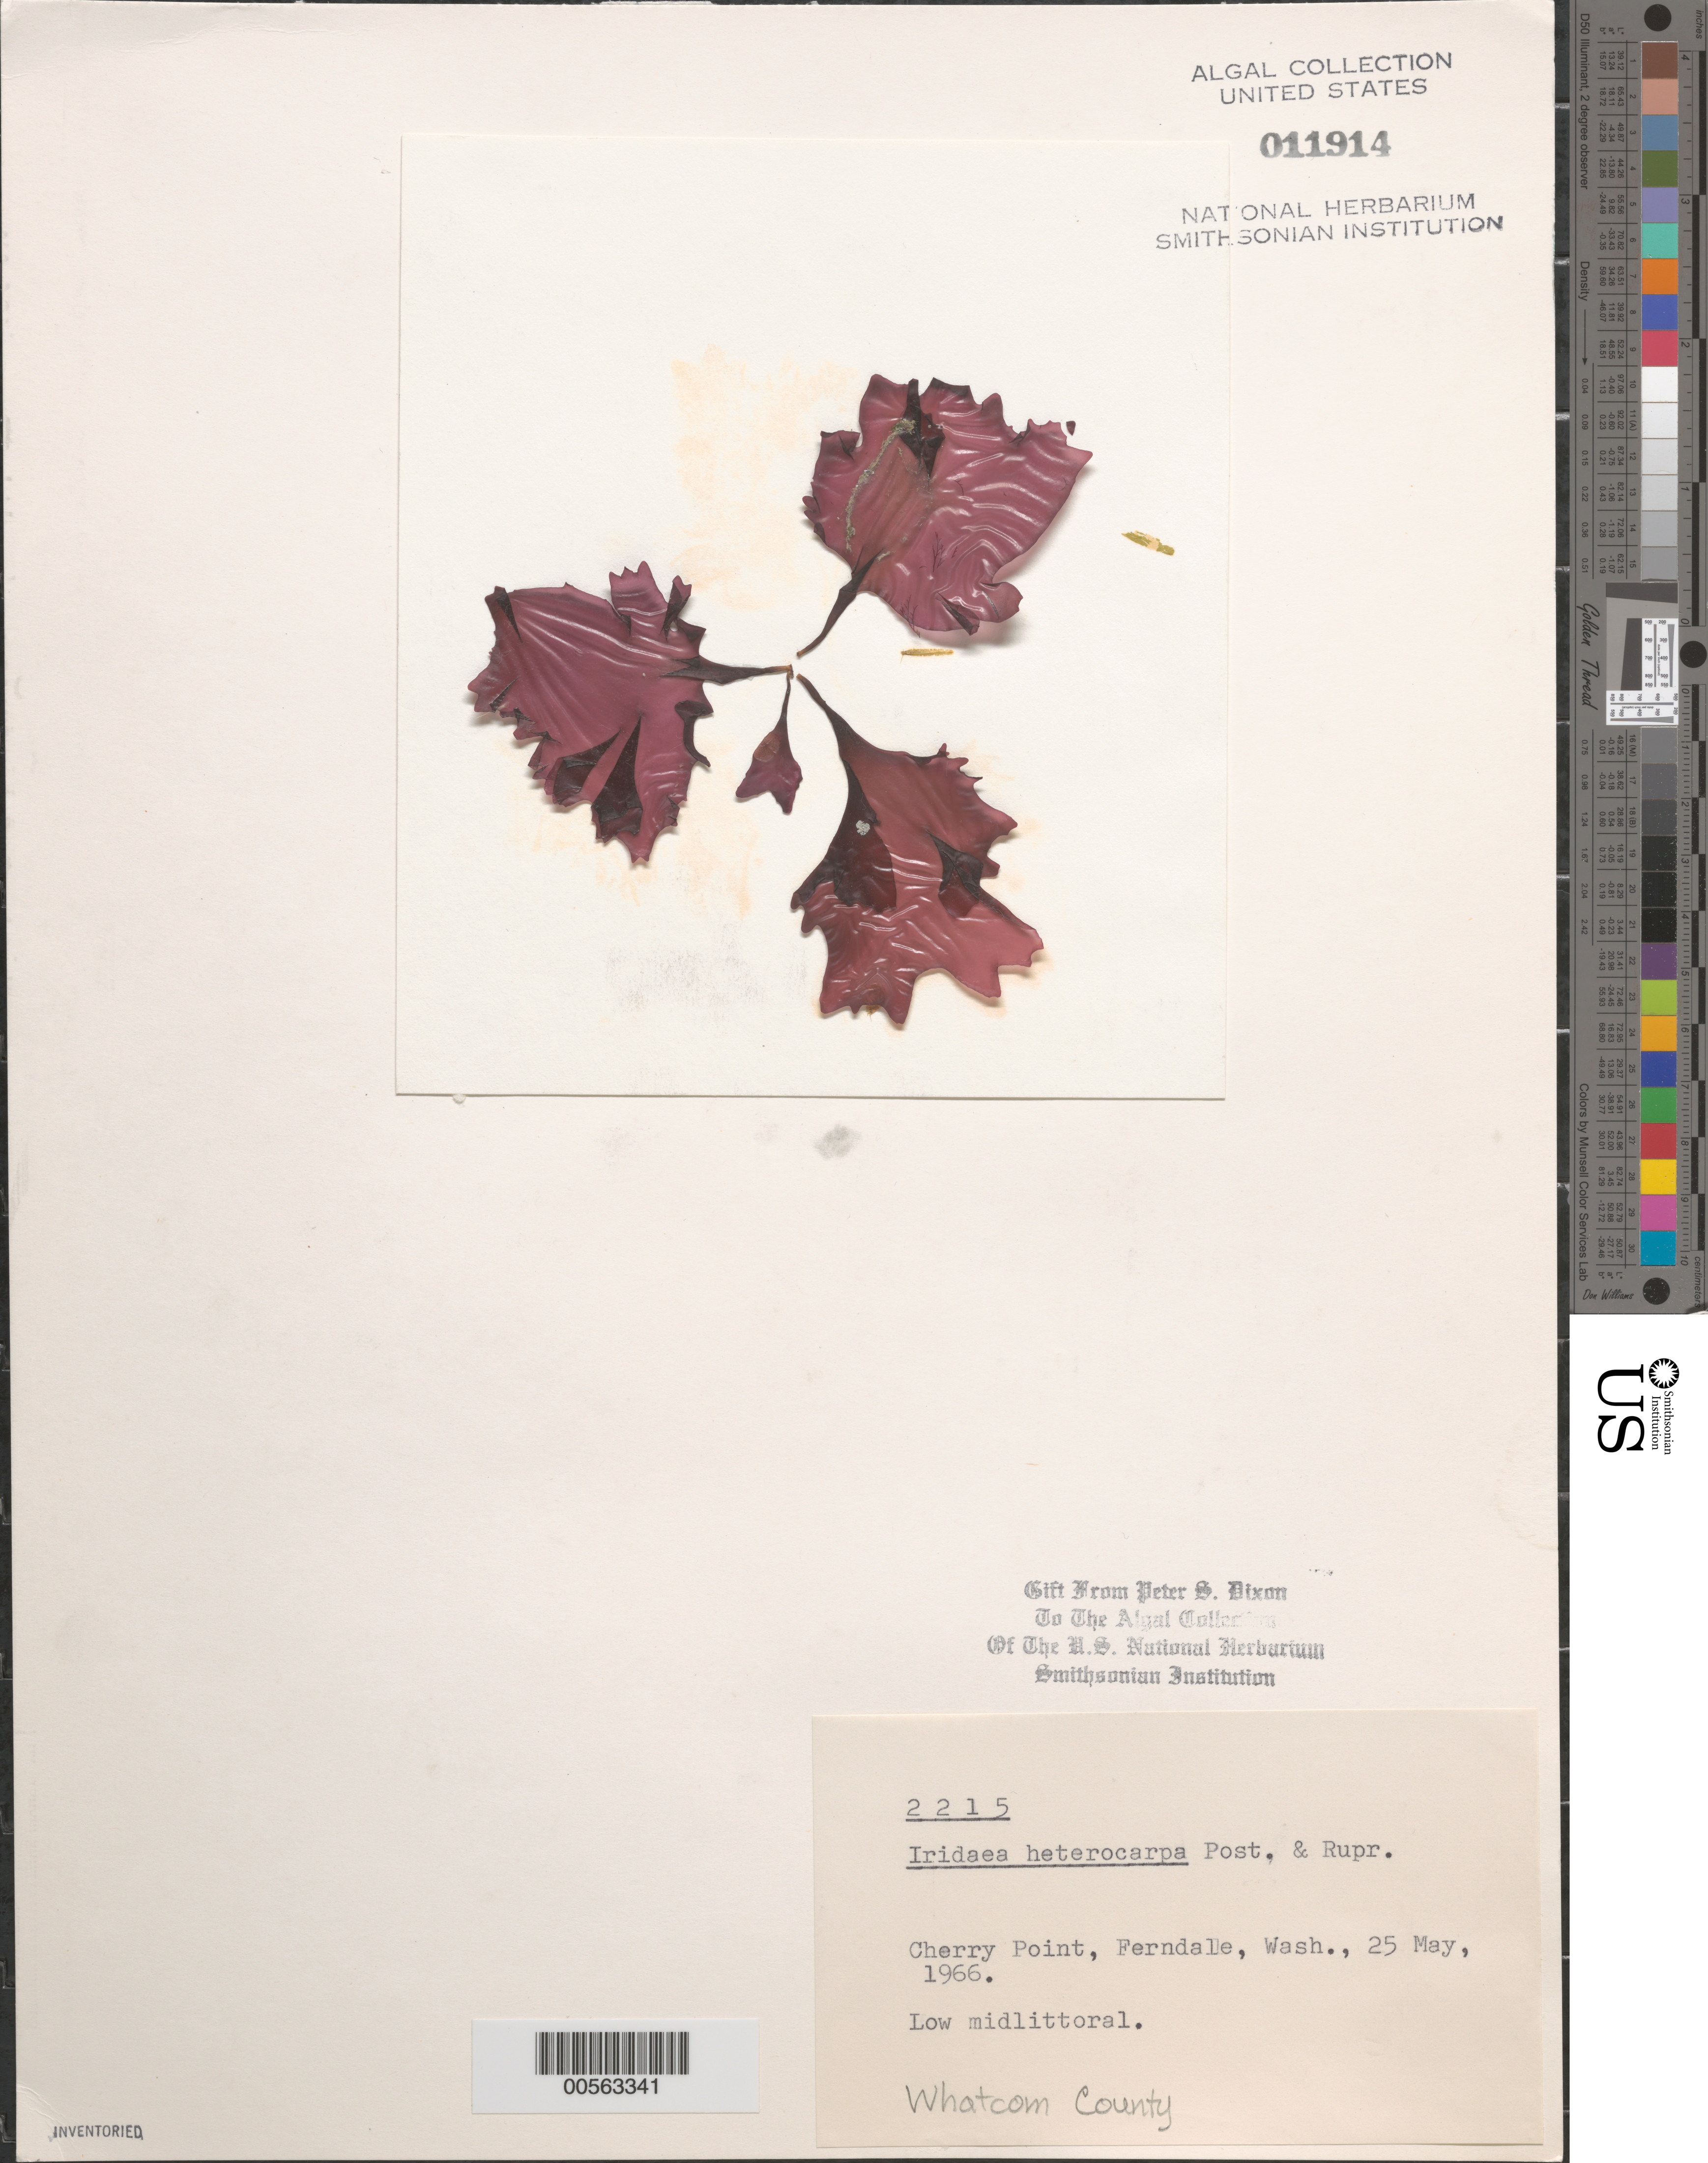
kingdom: Plantae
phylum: Rhodophyta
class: Florideophyceae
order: Gigartinales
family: Gigartinaceae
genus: Chondrus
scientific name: Chondrus crispus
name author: Stackh.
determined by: Algae name updating Project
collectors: P. S. Dixon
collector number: PSD 2215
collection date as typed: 25 May 1966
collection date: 1966-05-25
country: United States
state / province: Washington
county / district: Whatcom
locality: Cherry Point, Ferndale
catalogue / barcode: US 11914